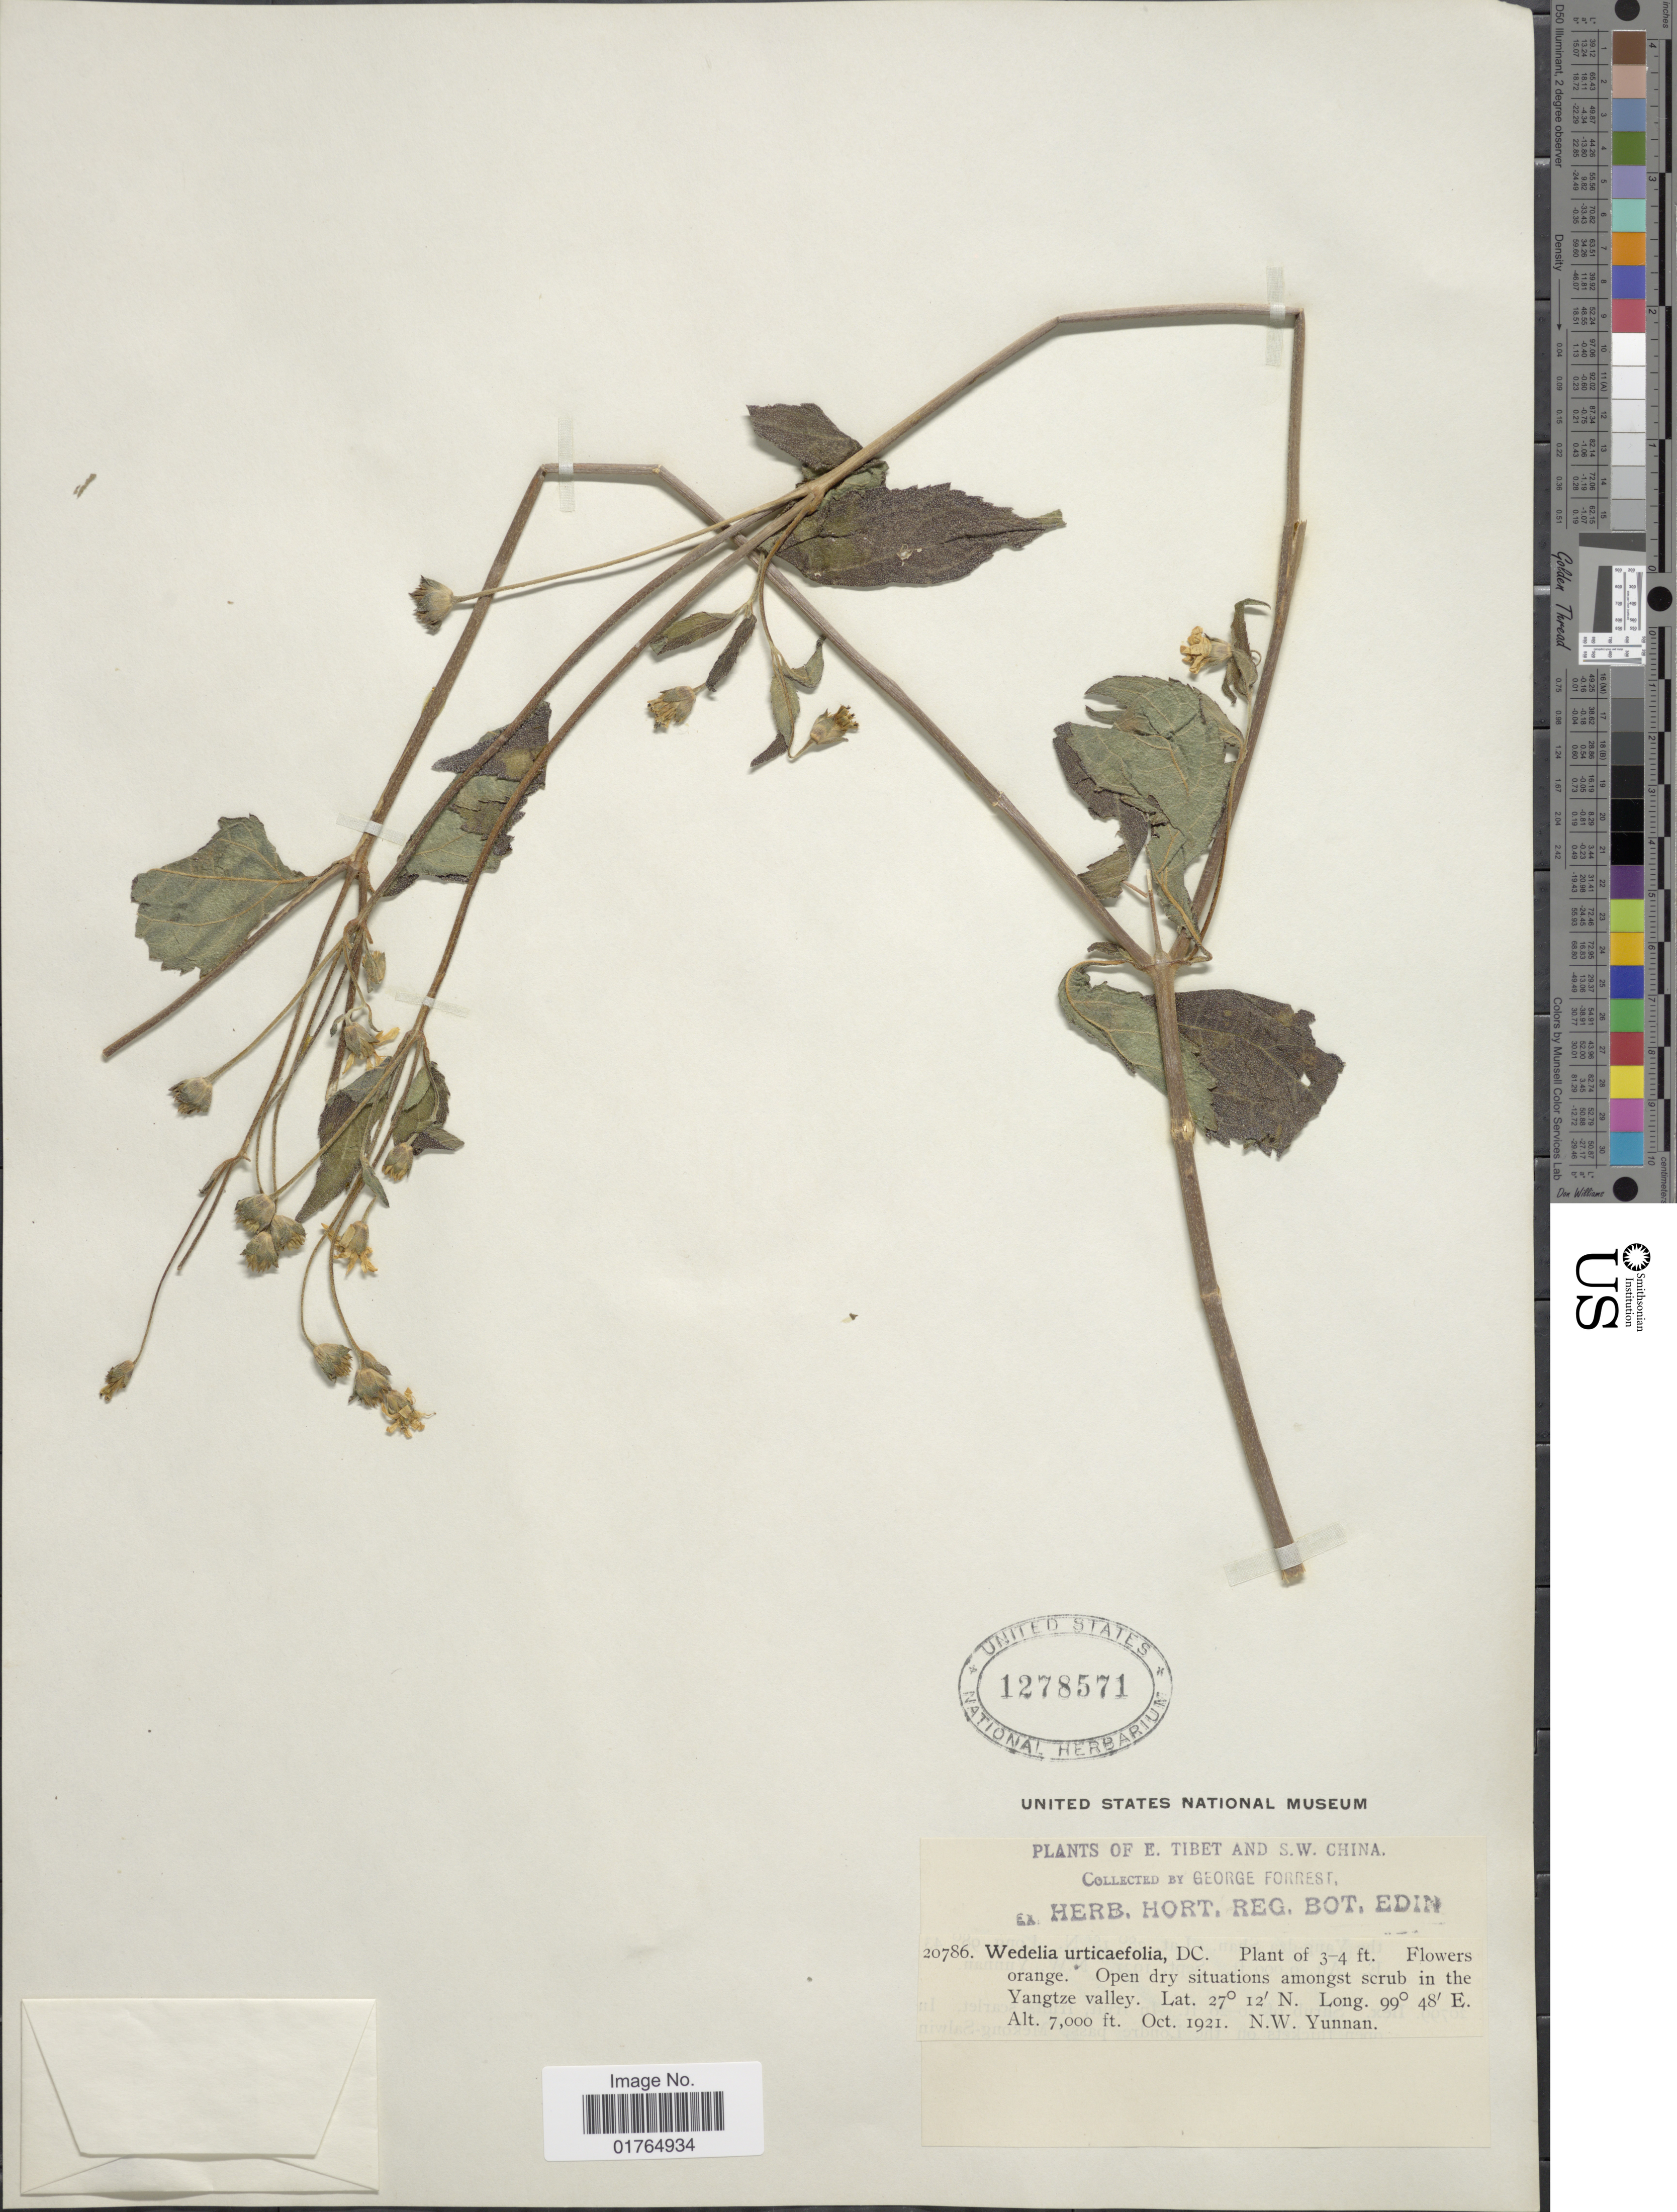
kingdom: Plantae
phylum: Tracheophyta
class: Magnoliopsida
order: Asterales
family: Asteraceae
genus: Wedelia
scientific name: Wedelia urticifolia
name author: DC.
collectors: G. Forrest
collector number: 20786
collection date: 1921-10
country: China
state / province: Yunnan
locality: Yangtze Valley, N. W. Yunnan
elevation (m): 2134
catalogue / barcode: US 1278571